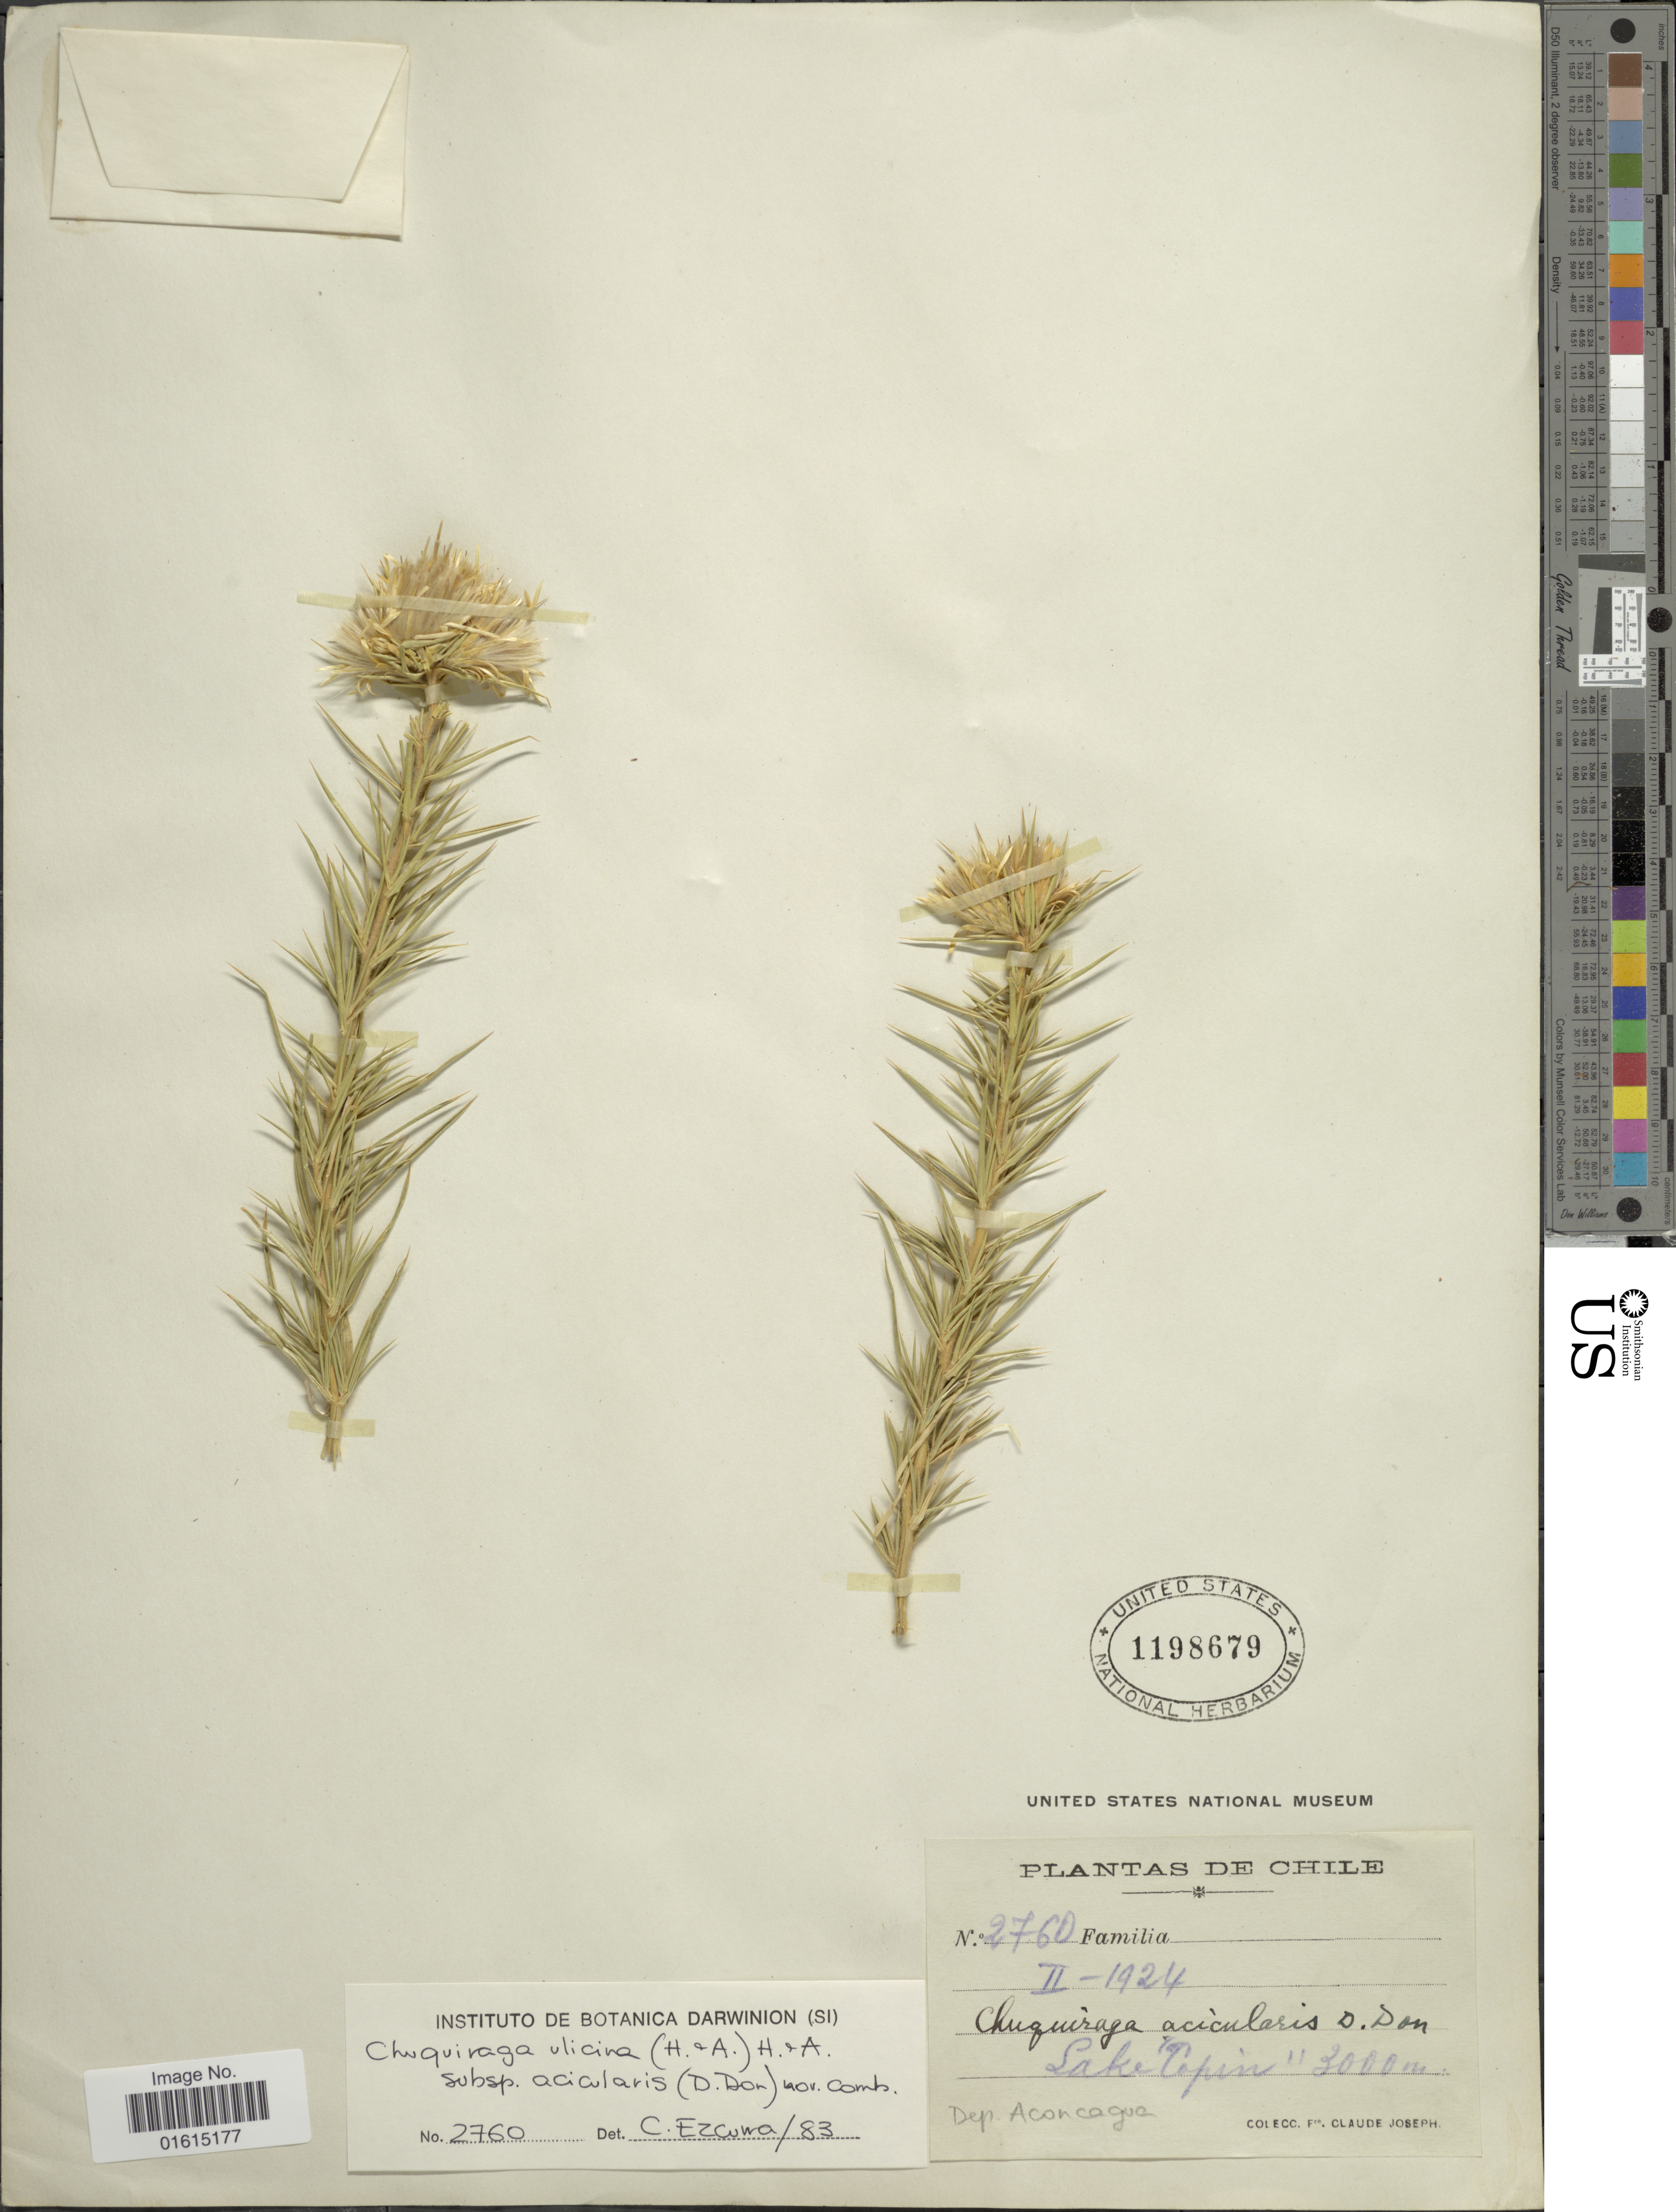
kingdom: Plantae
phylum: Tracheophyta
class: Magnoliopsida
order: Asterales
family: Asteraceae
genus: Chuquiraga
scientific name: Chuquiraga ulicina subsp. acicularis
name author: (D. Don) C. Ezcurra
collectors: Bro. Claude-Joseph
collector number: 2760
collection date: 1924-02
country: Chile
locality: Lake Copin, Dep. Aconcagua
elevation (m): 3000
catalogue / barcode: US 1198679